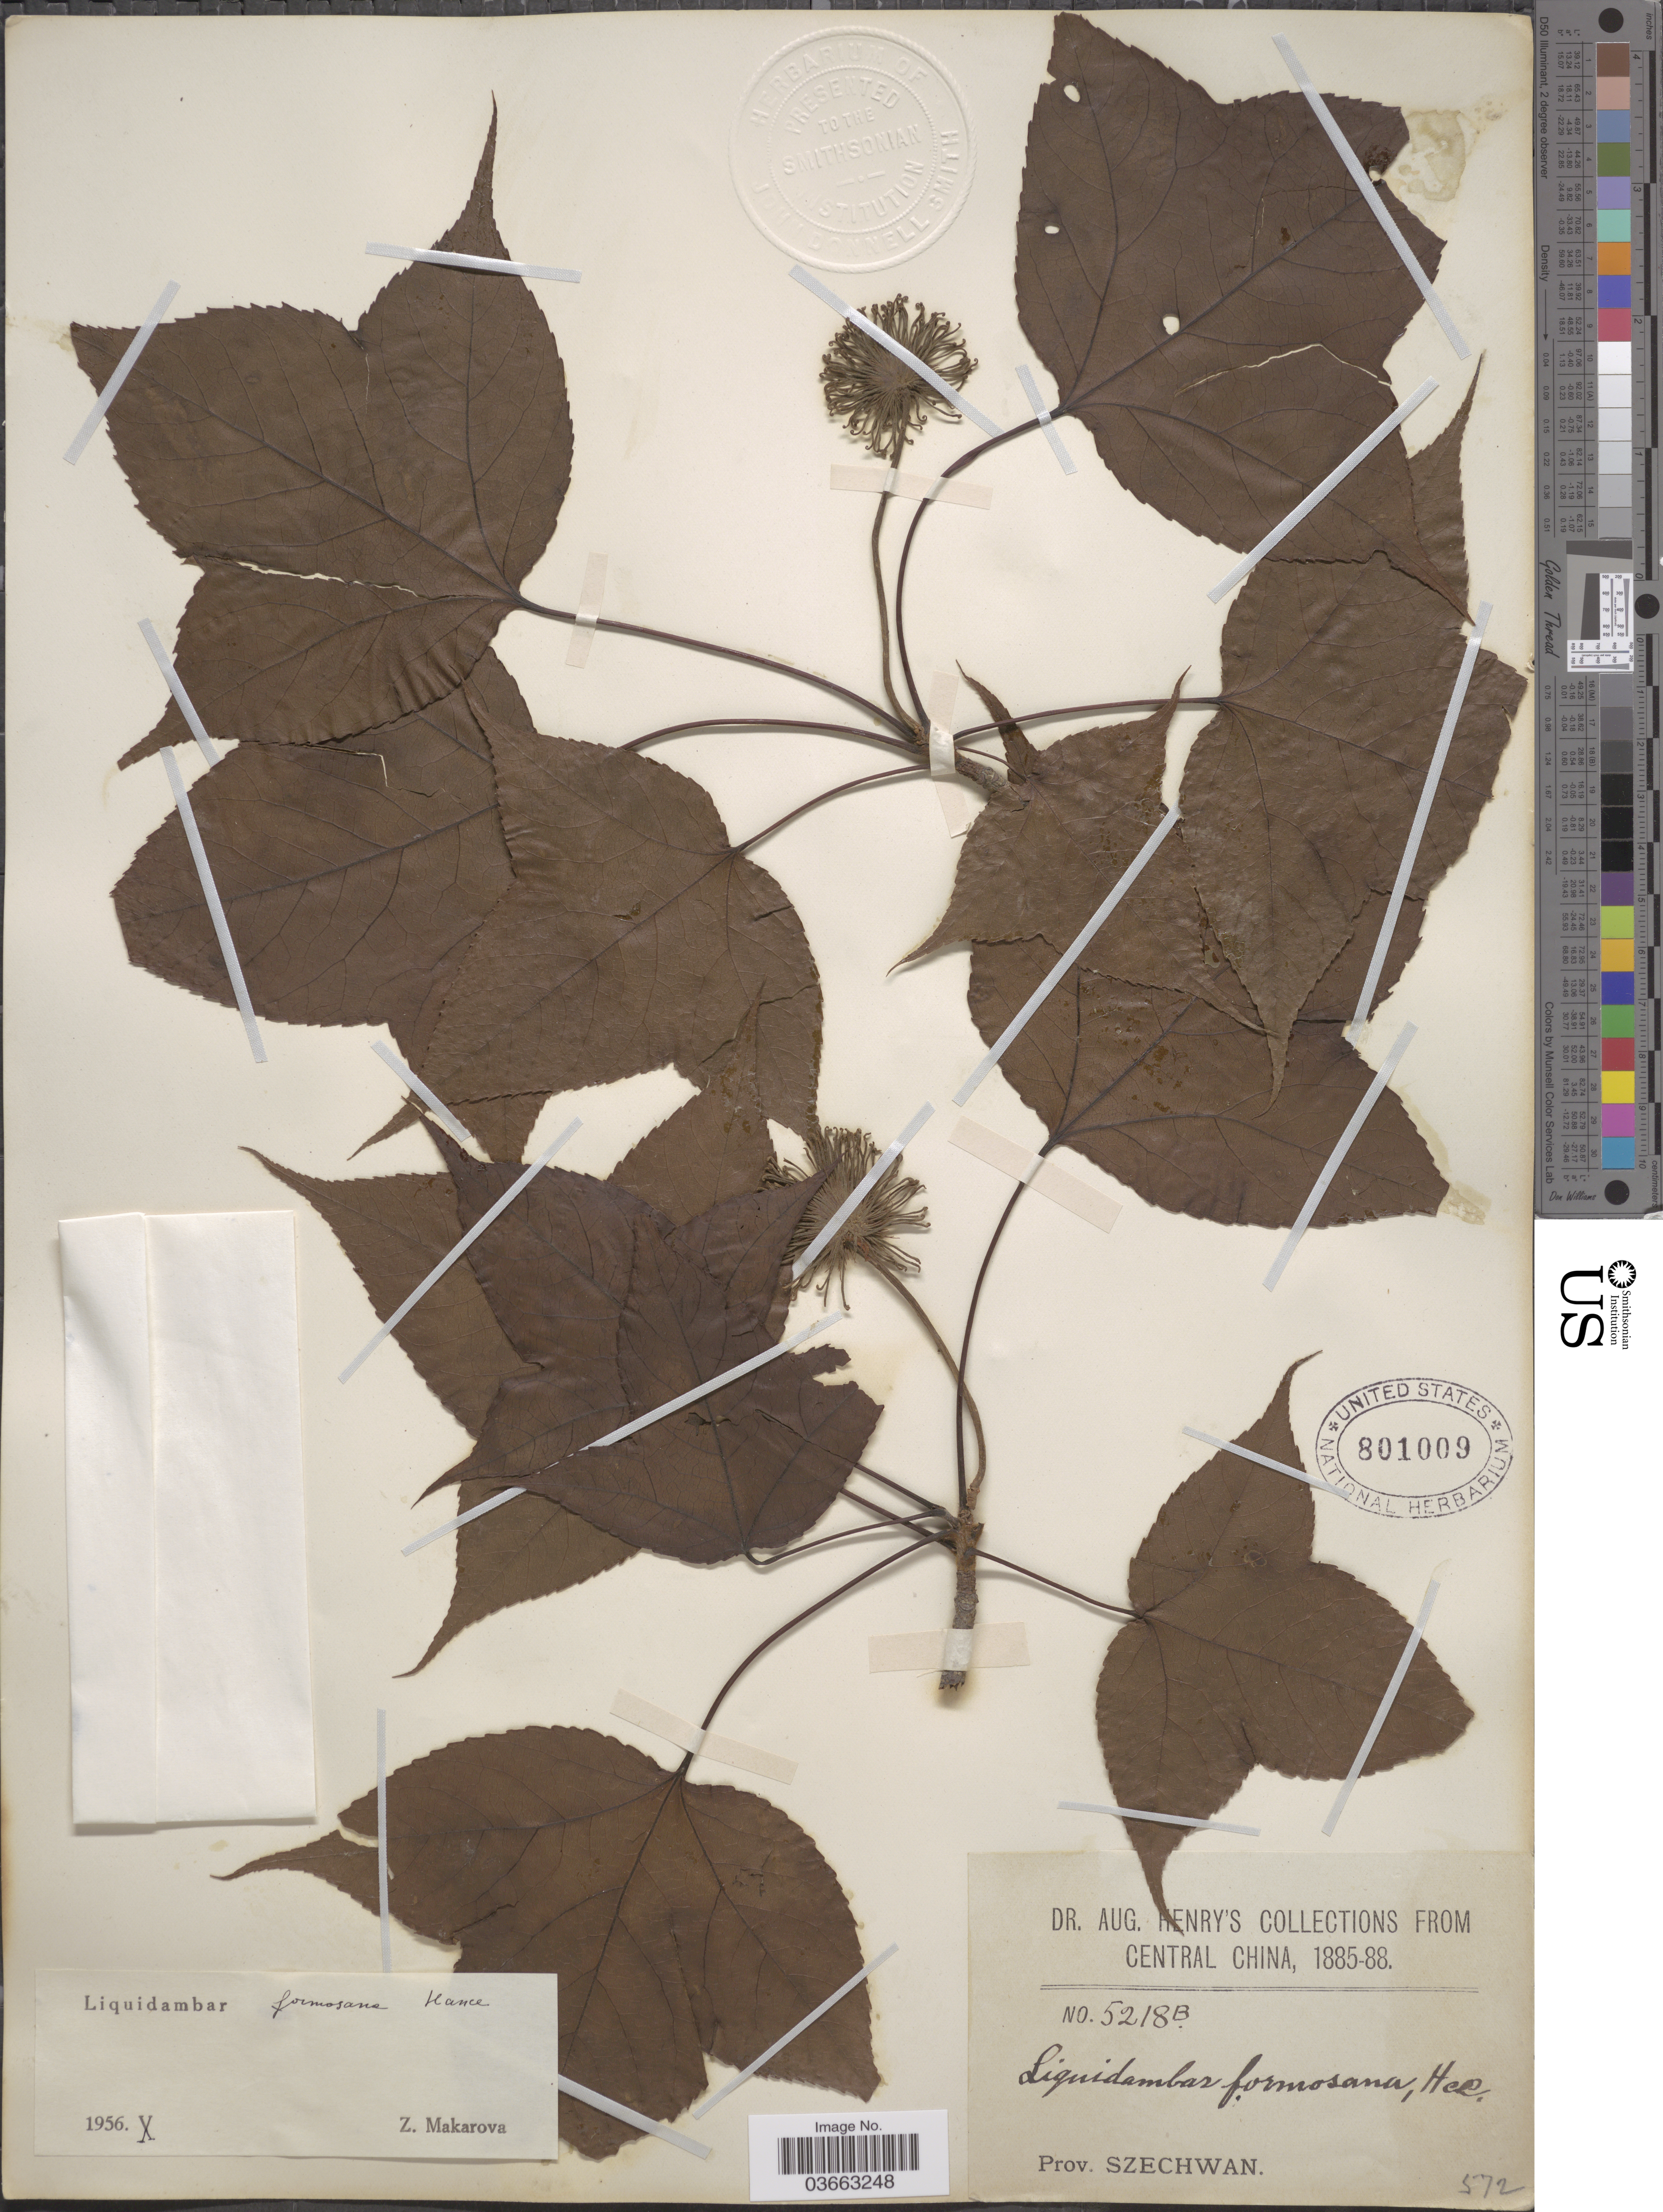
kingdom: Plantae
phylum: Tracheophyta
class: Magnoliopsida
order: Saxifragales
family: Altingiaceae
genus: Liquidambar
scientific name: Liquidambar formosana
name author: Hance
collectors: A. Henry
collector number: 5218 B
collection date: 1885/1888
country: China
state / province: Sichuan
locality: Central China. Prov. Szechwan.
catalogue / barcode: US 801009